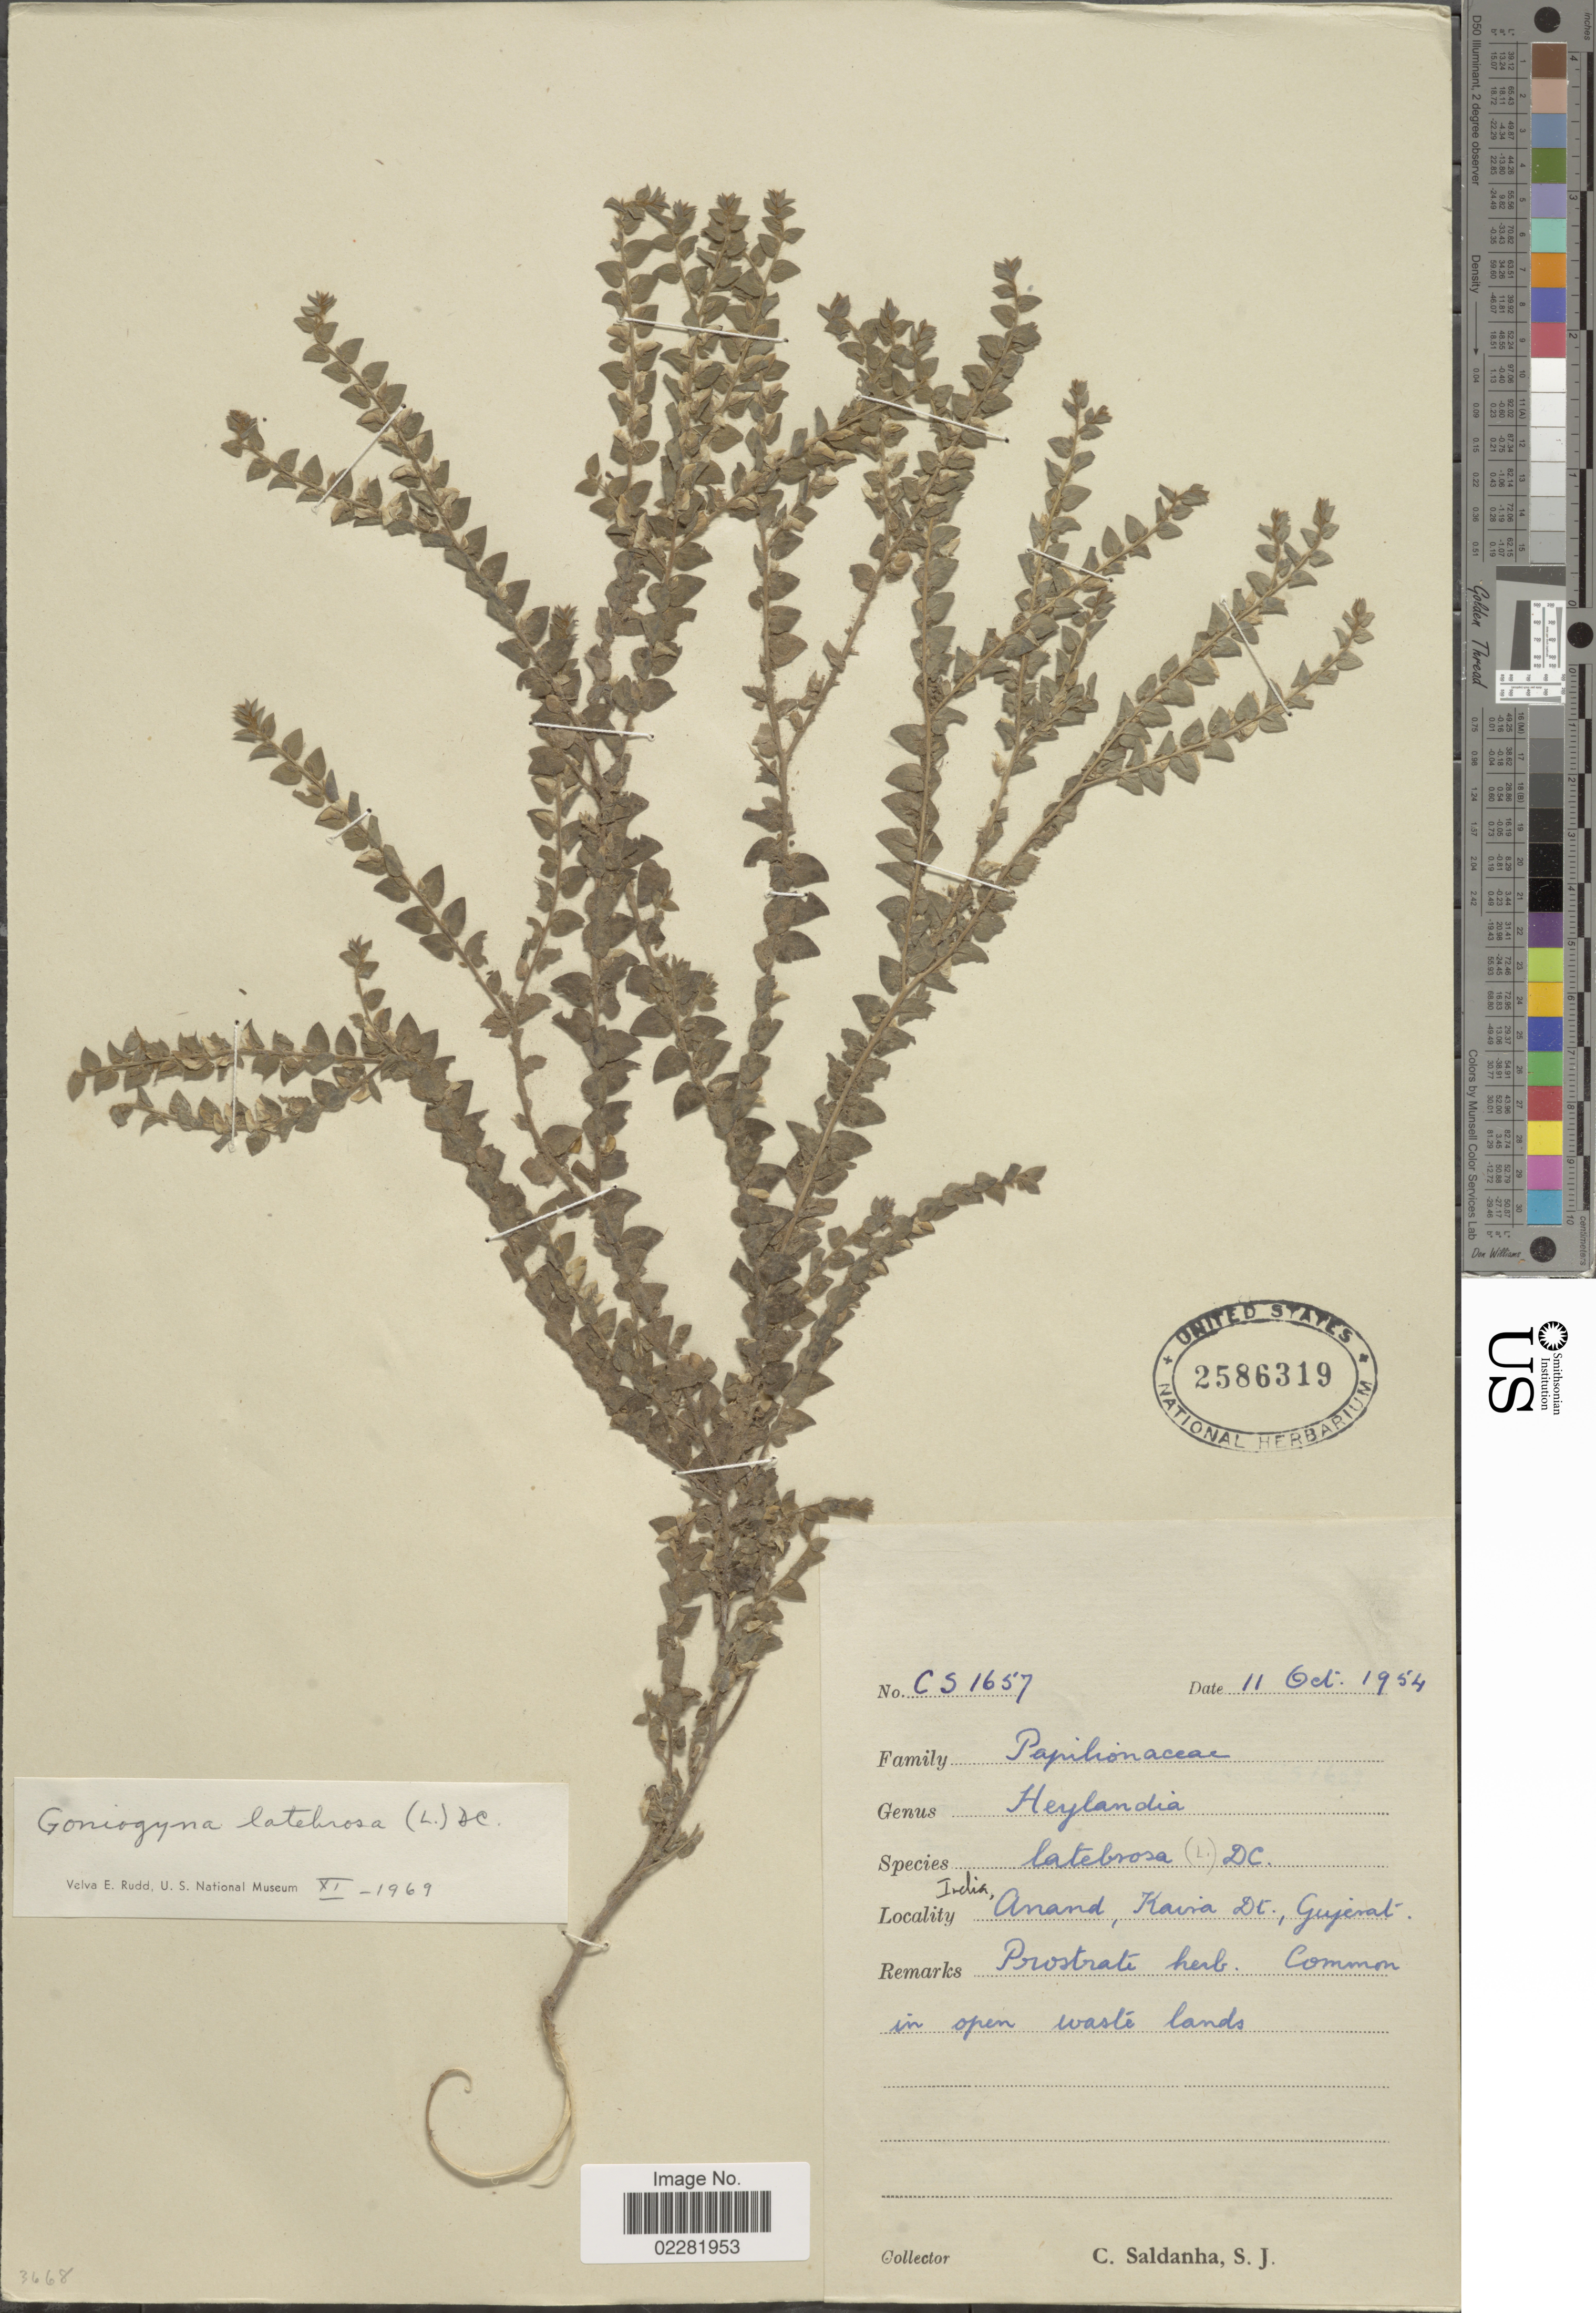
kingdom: Plantae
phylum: Tracheophyta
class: Magnoliopsida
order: Fabales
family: Fabaceae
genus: Crotalaria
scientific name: Crotalaria hebecarpa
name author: (DC.) Rudd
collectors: C. Saldanha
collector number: CS1657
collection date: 1954-10-11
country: India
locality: Anand, Kavia DC, Gujerat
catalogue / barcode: US 2586319